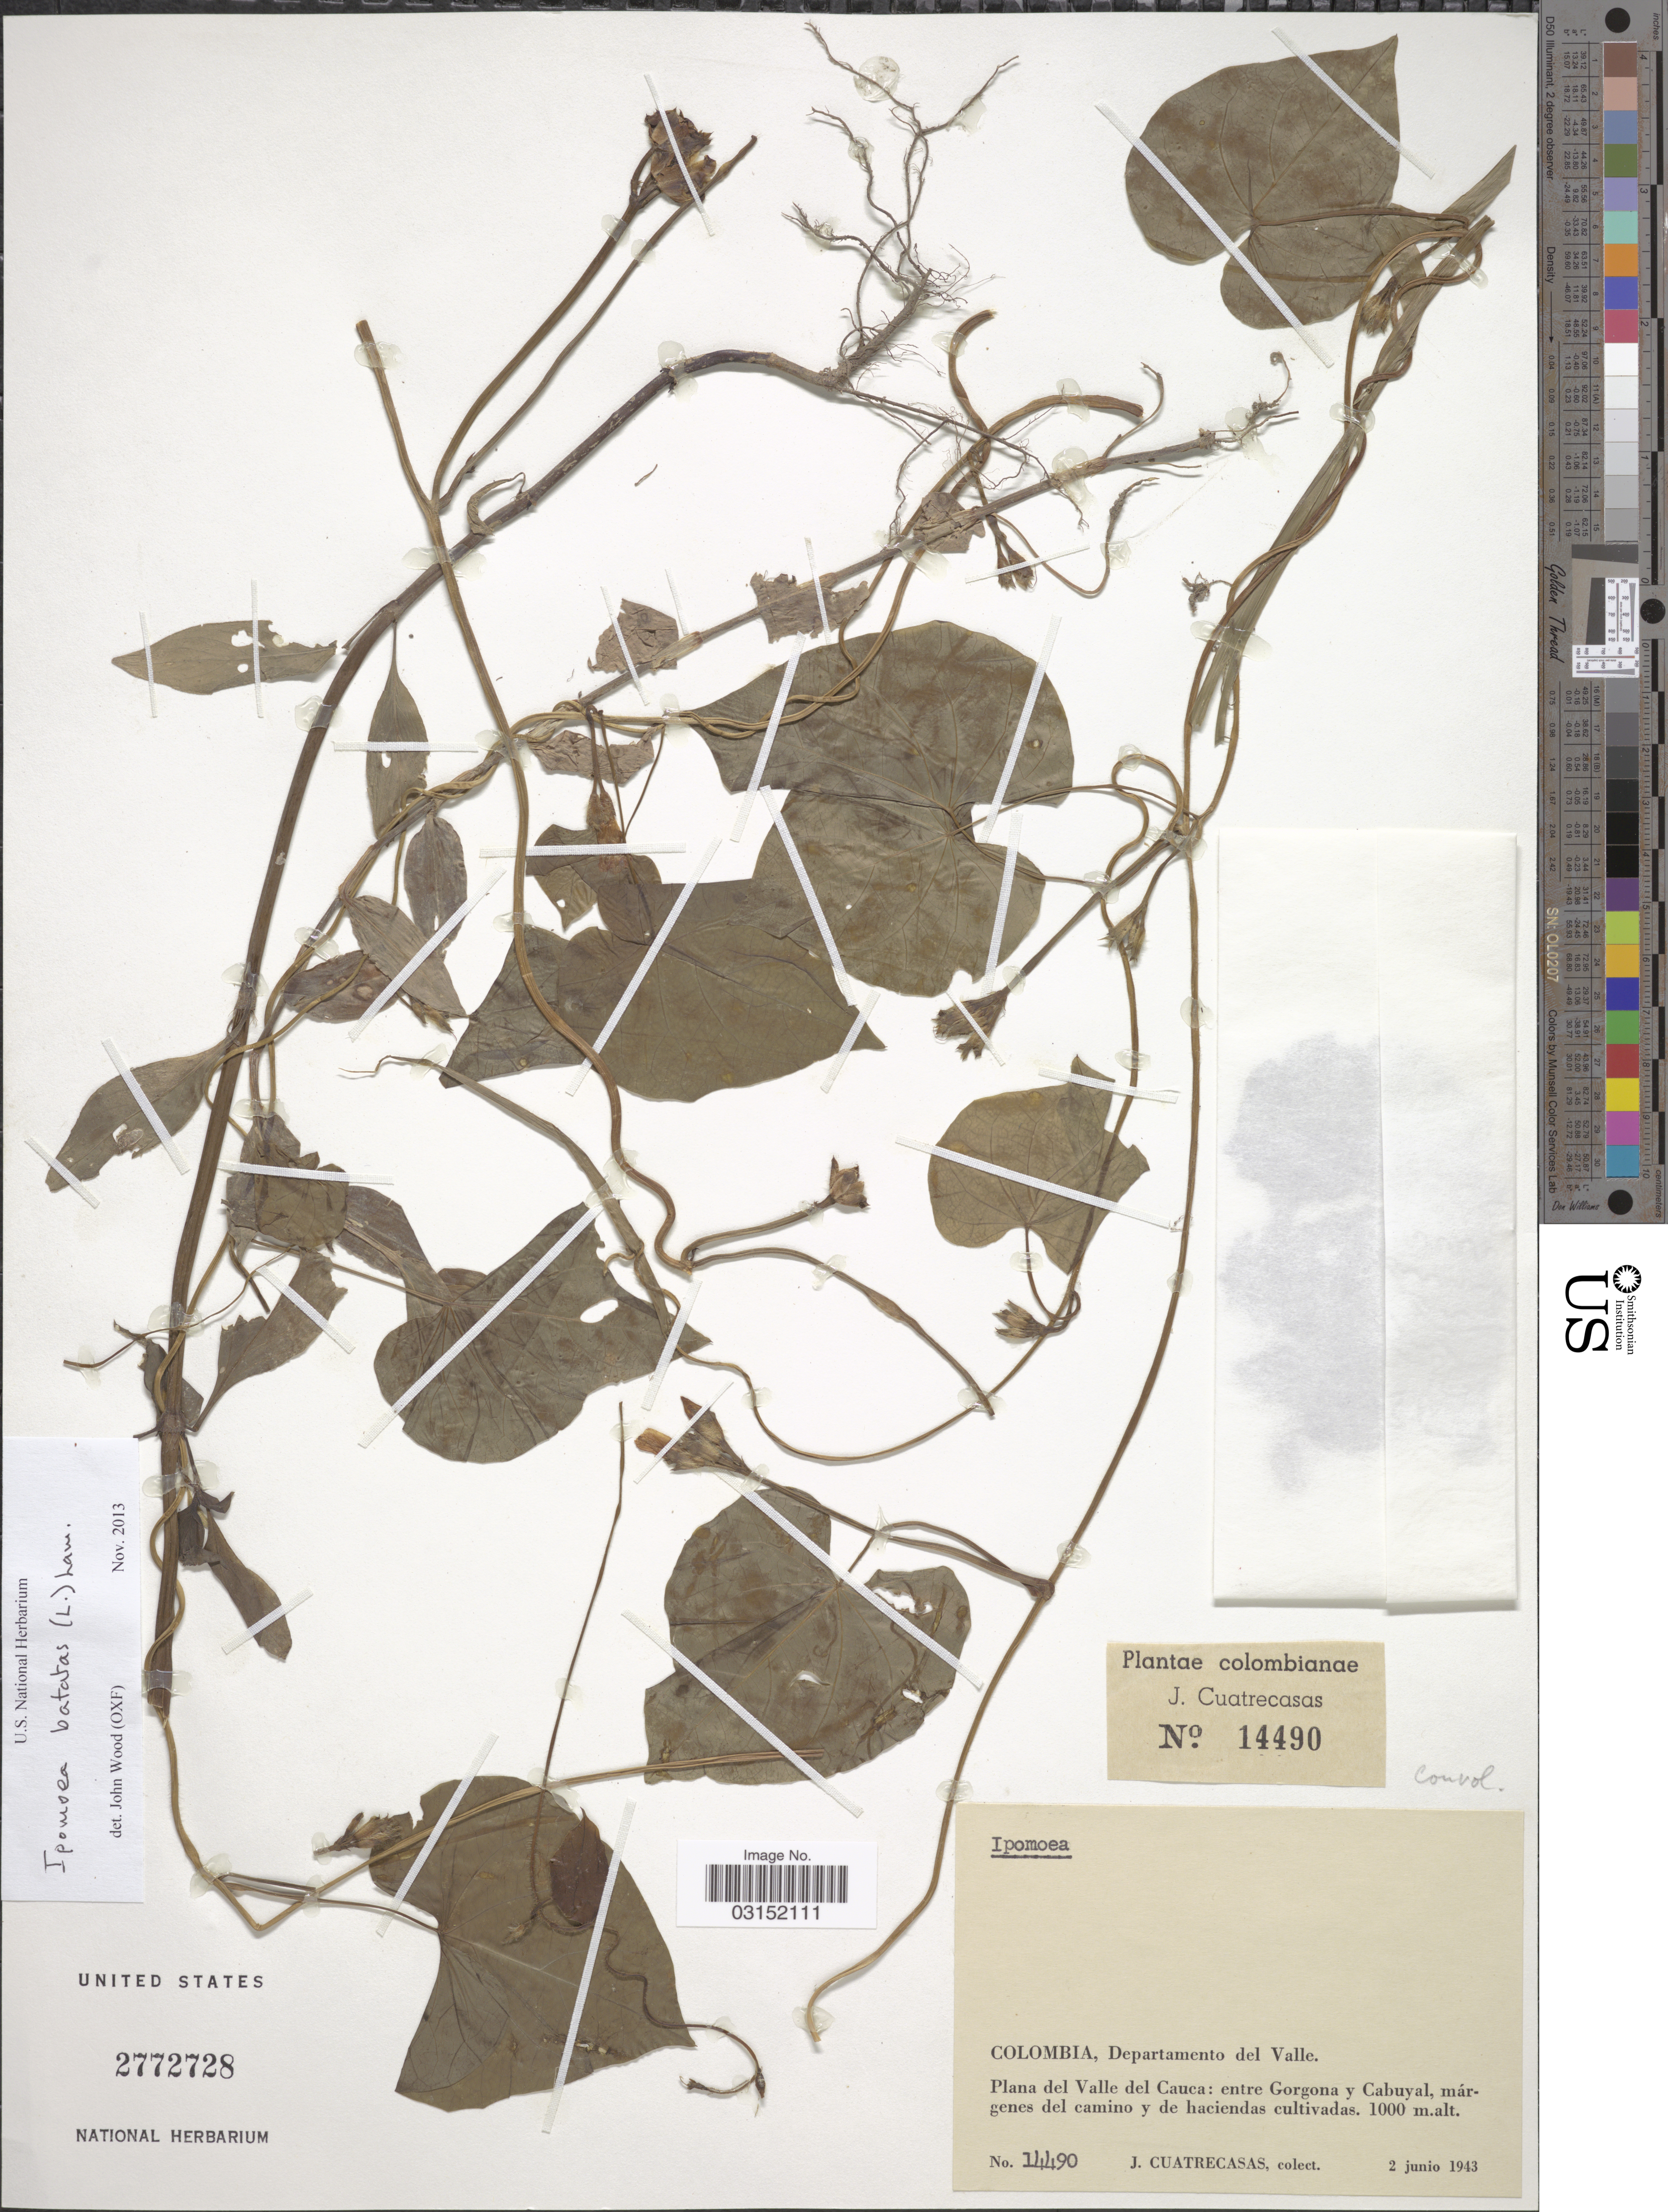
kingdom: Plantae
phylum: Tracheophyta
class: Magnoliopsida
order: Solanales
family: Convolvulaceae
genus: Ipomoea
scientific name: Ipomoea batatas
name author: (L.) Lam.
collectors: J. Cuatrecasas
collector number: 14490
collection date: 1943-06-02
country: Colombia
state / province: Valle del Cauca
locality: Departamento del Valle. Plana del Valle del Cauca: entre Gorgona y Cabuyal.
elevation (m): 1000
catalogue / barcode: US 2772728